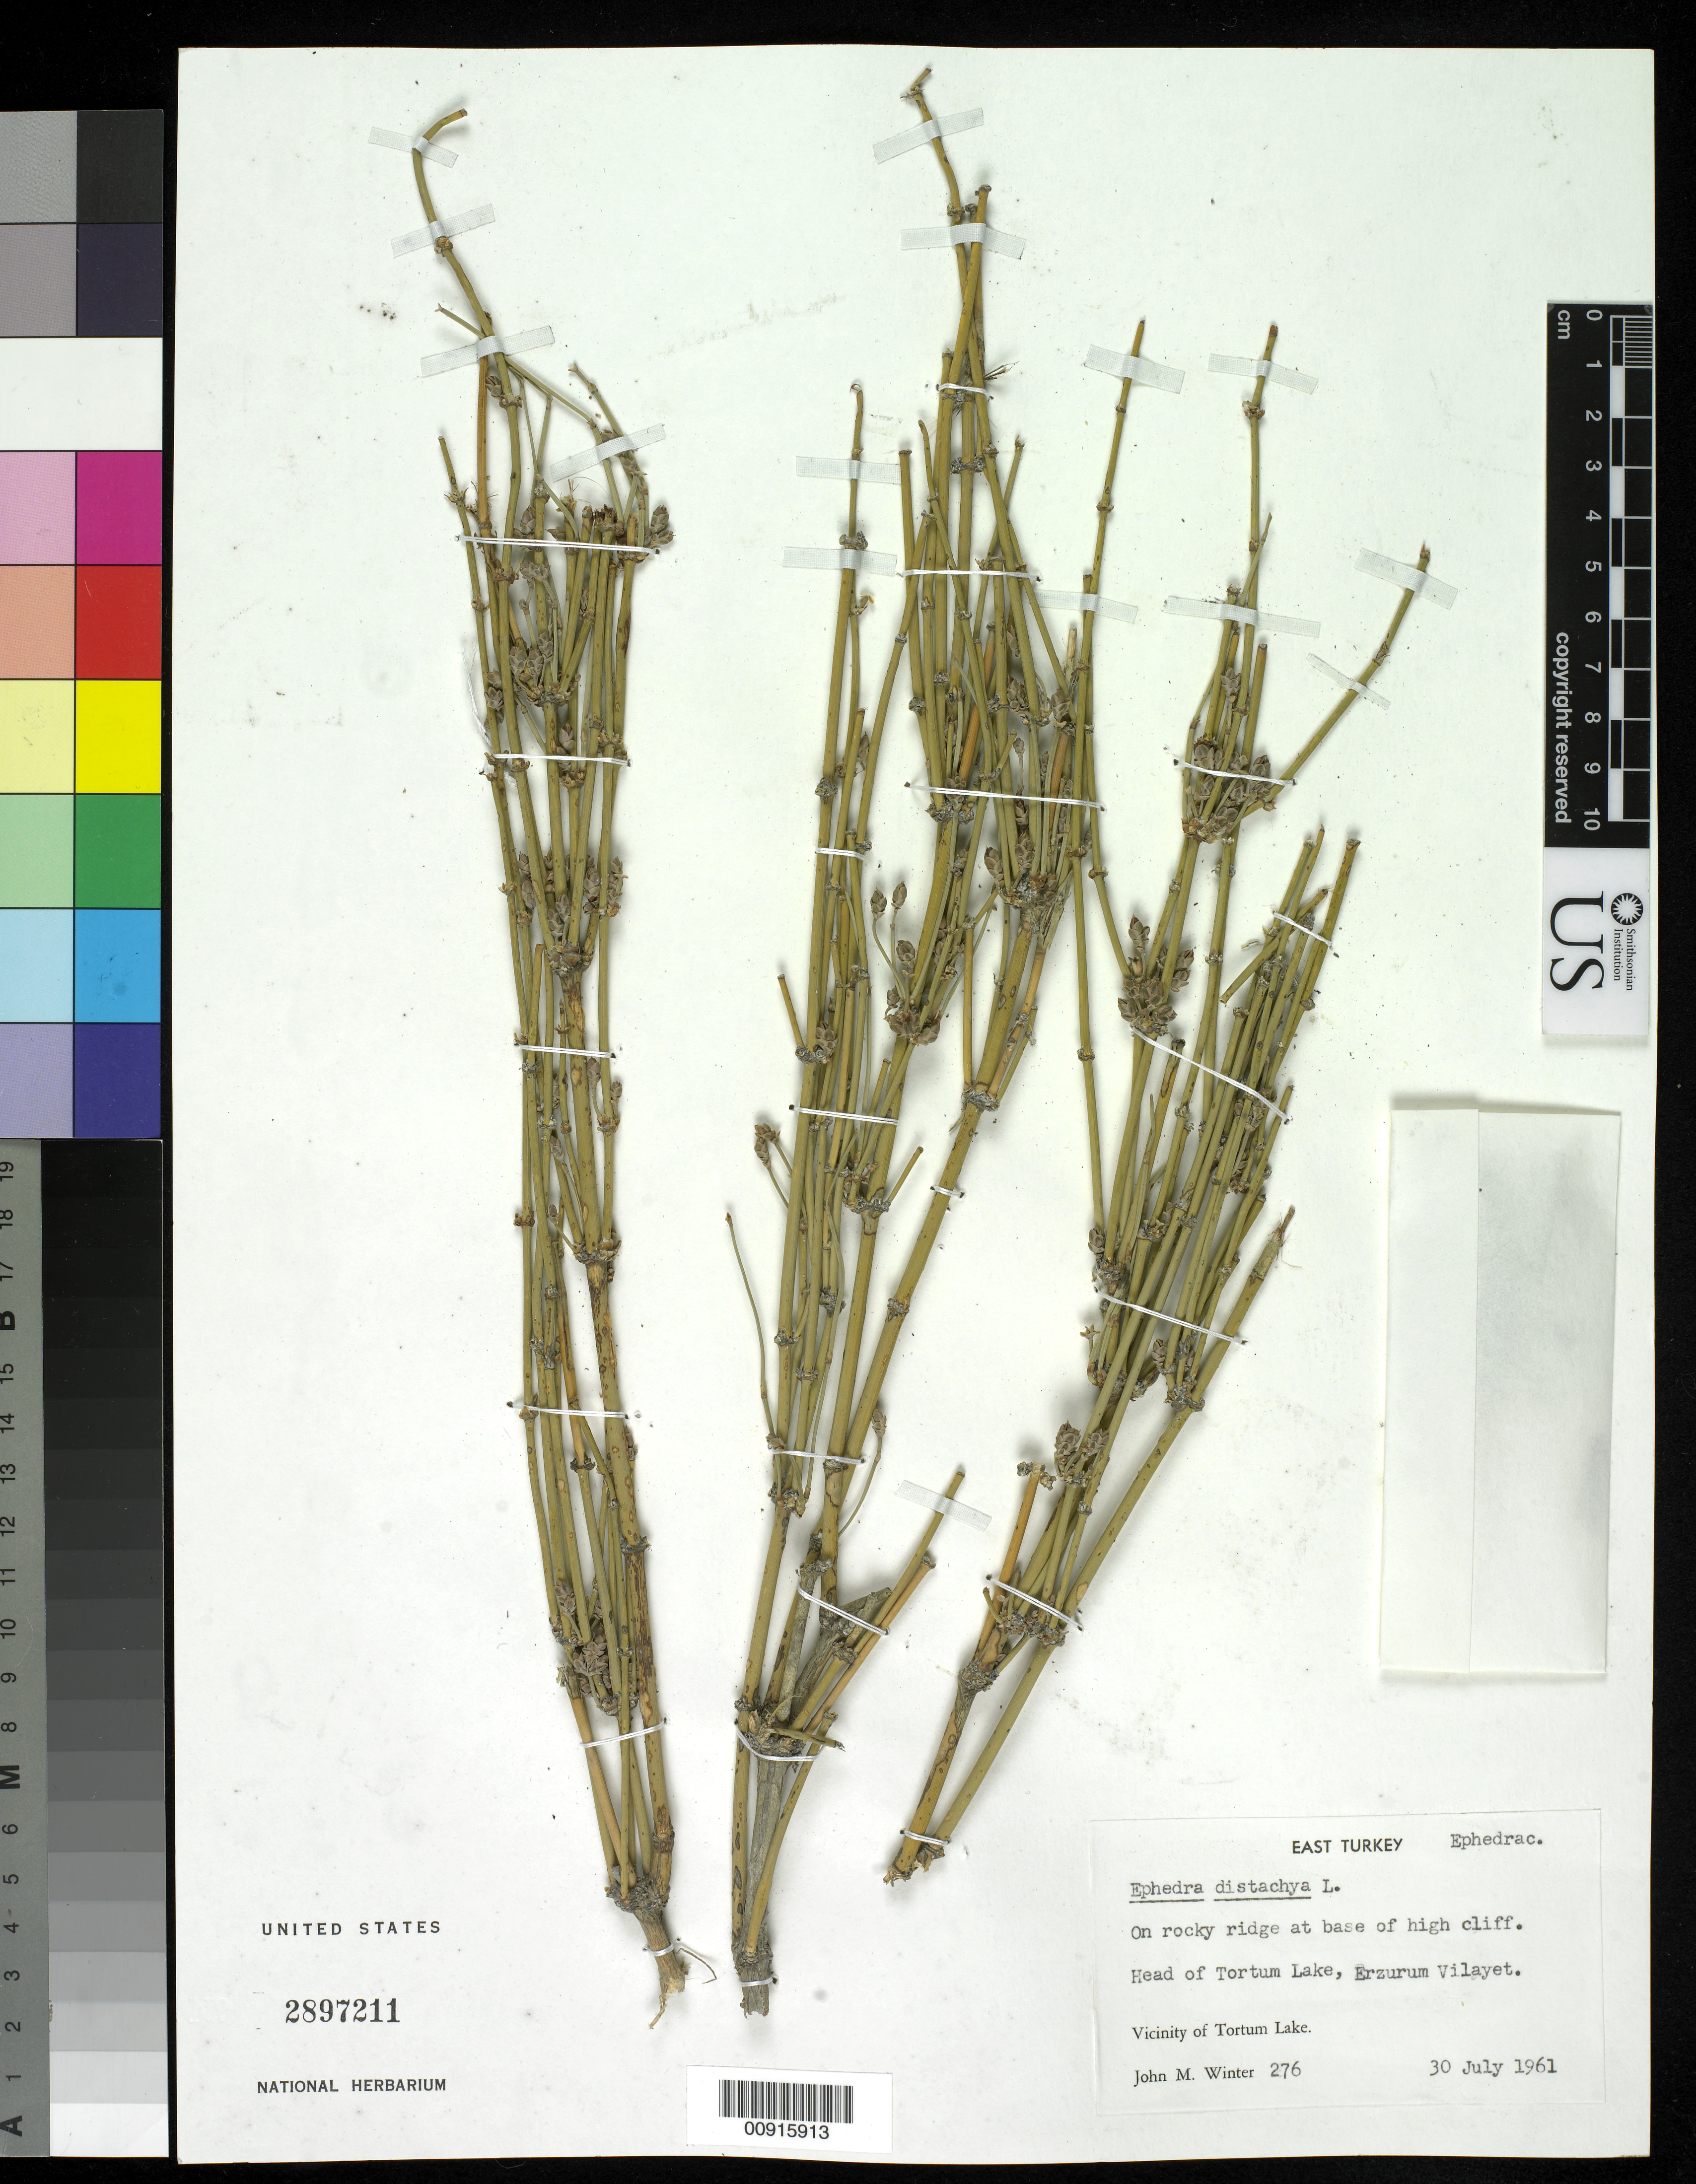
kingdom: Plantae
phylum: Tracheophyta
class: Gnetopsida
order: Ephedrales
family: Ephedraceae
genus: Ephedra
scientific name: Ephedra distachya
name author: L.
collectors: J. M. Winter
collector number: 276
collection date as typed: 30 Jul 1961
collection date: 1961-07-30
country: Turkey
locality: Head of Tortum Lake, Erzurum Vilayet.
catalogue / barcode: US 2897211